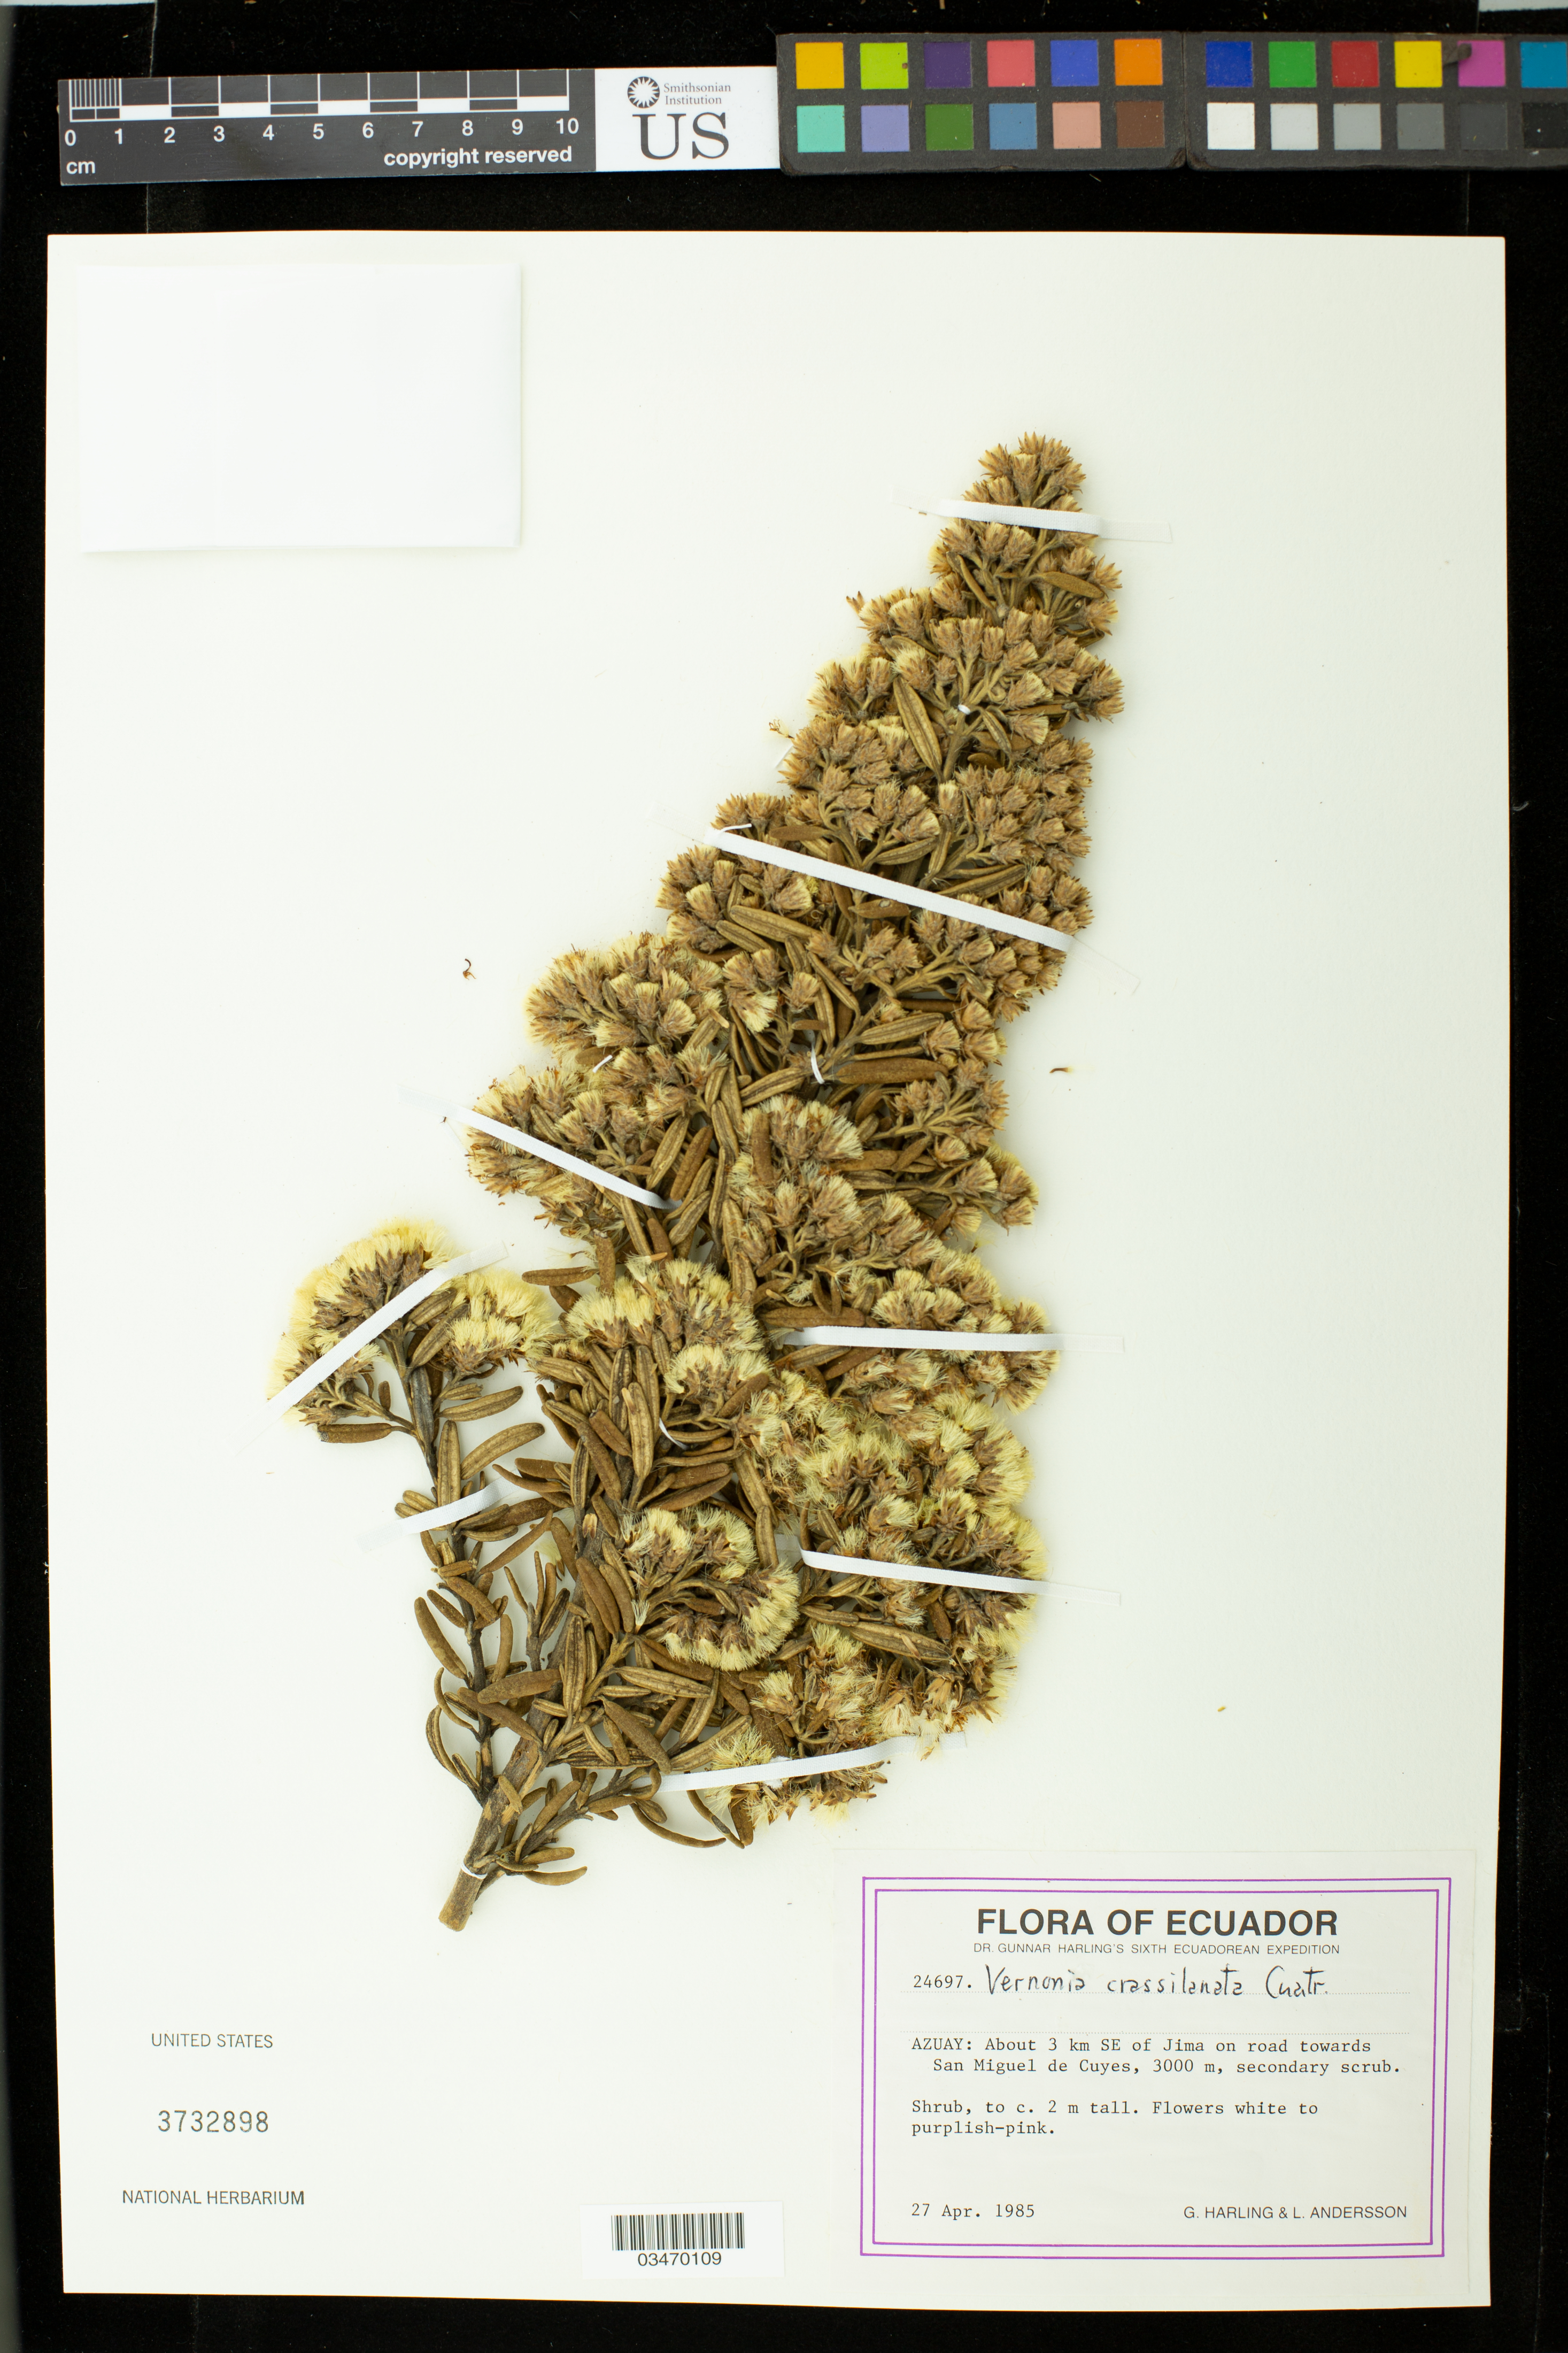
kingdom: Plantae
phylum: Tracheophyta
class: Magnoliopsida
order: Asterales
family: Asteraceae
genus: Joseanthus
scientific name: Joseanthus chimborazensis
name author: (Hieron.) H. Rob.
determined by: Ávila C., Fabio Andrés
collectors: G. Harling & L. Andersson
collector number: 24697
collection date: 1985-04-27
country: Ecuador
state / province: Azuay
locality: About 3 km SE of Jima on road owards San Miguel de Cuyes.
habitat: secondary scrub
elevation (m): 3000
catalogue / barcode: US 3732898